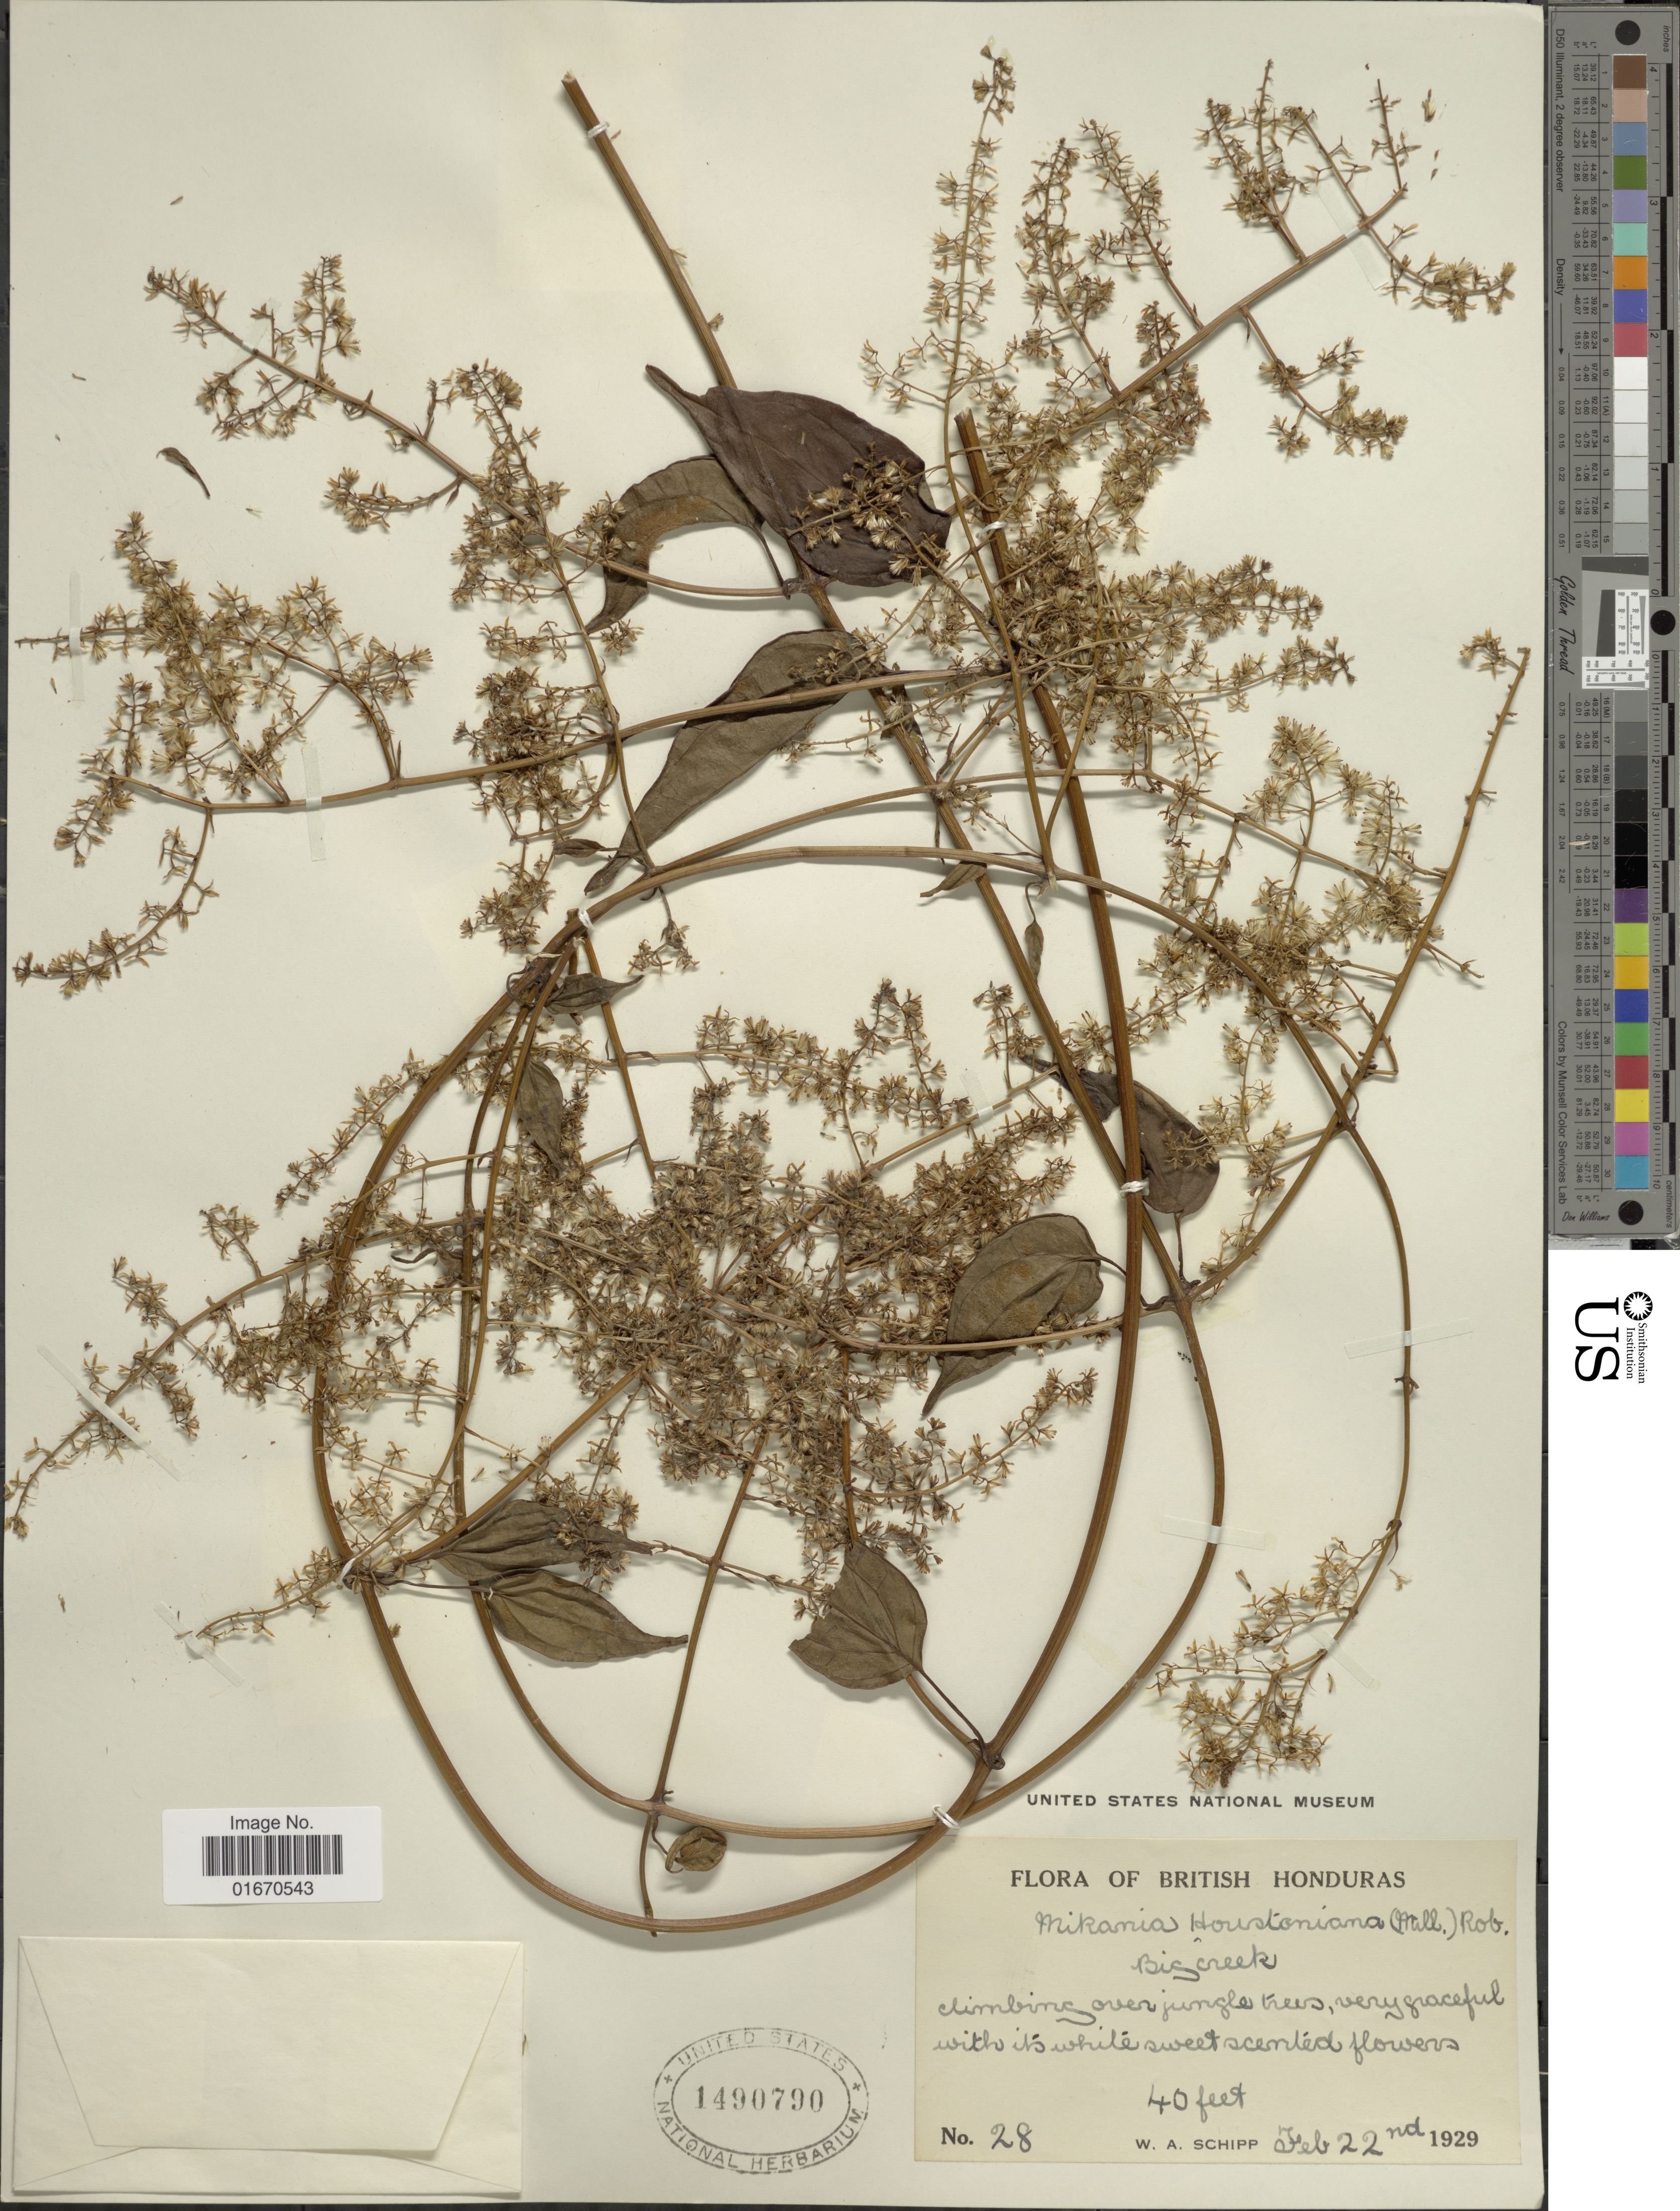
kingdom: Plantae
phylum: Tracheophyta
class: Magnoliopsida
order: Asterales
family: Asteraceae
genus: Mikania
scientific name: Mikania houstoniana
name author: (L.) B.L. Rob.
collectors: W. Schipp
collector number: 28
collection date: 1929-02-22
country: Belize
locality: British Honduras, Big Creek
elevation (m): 12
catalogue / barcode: US 1490790